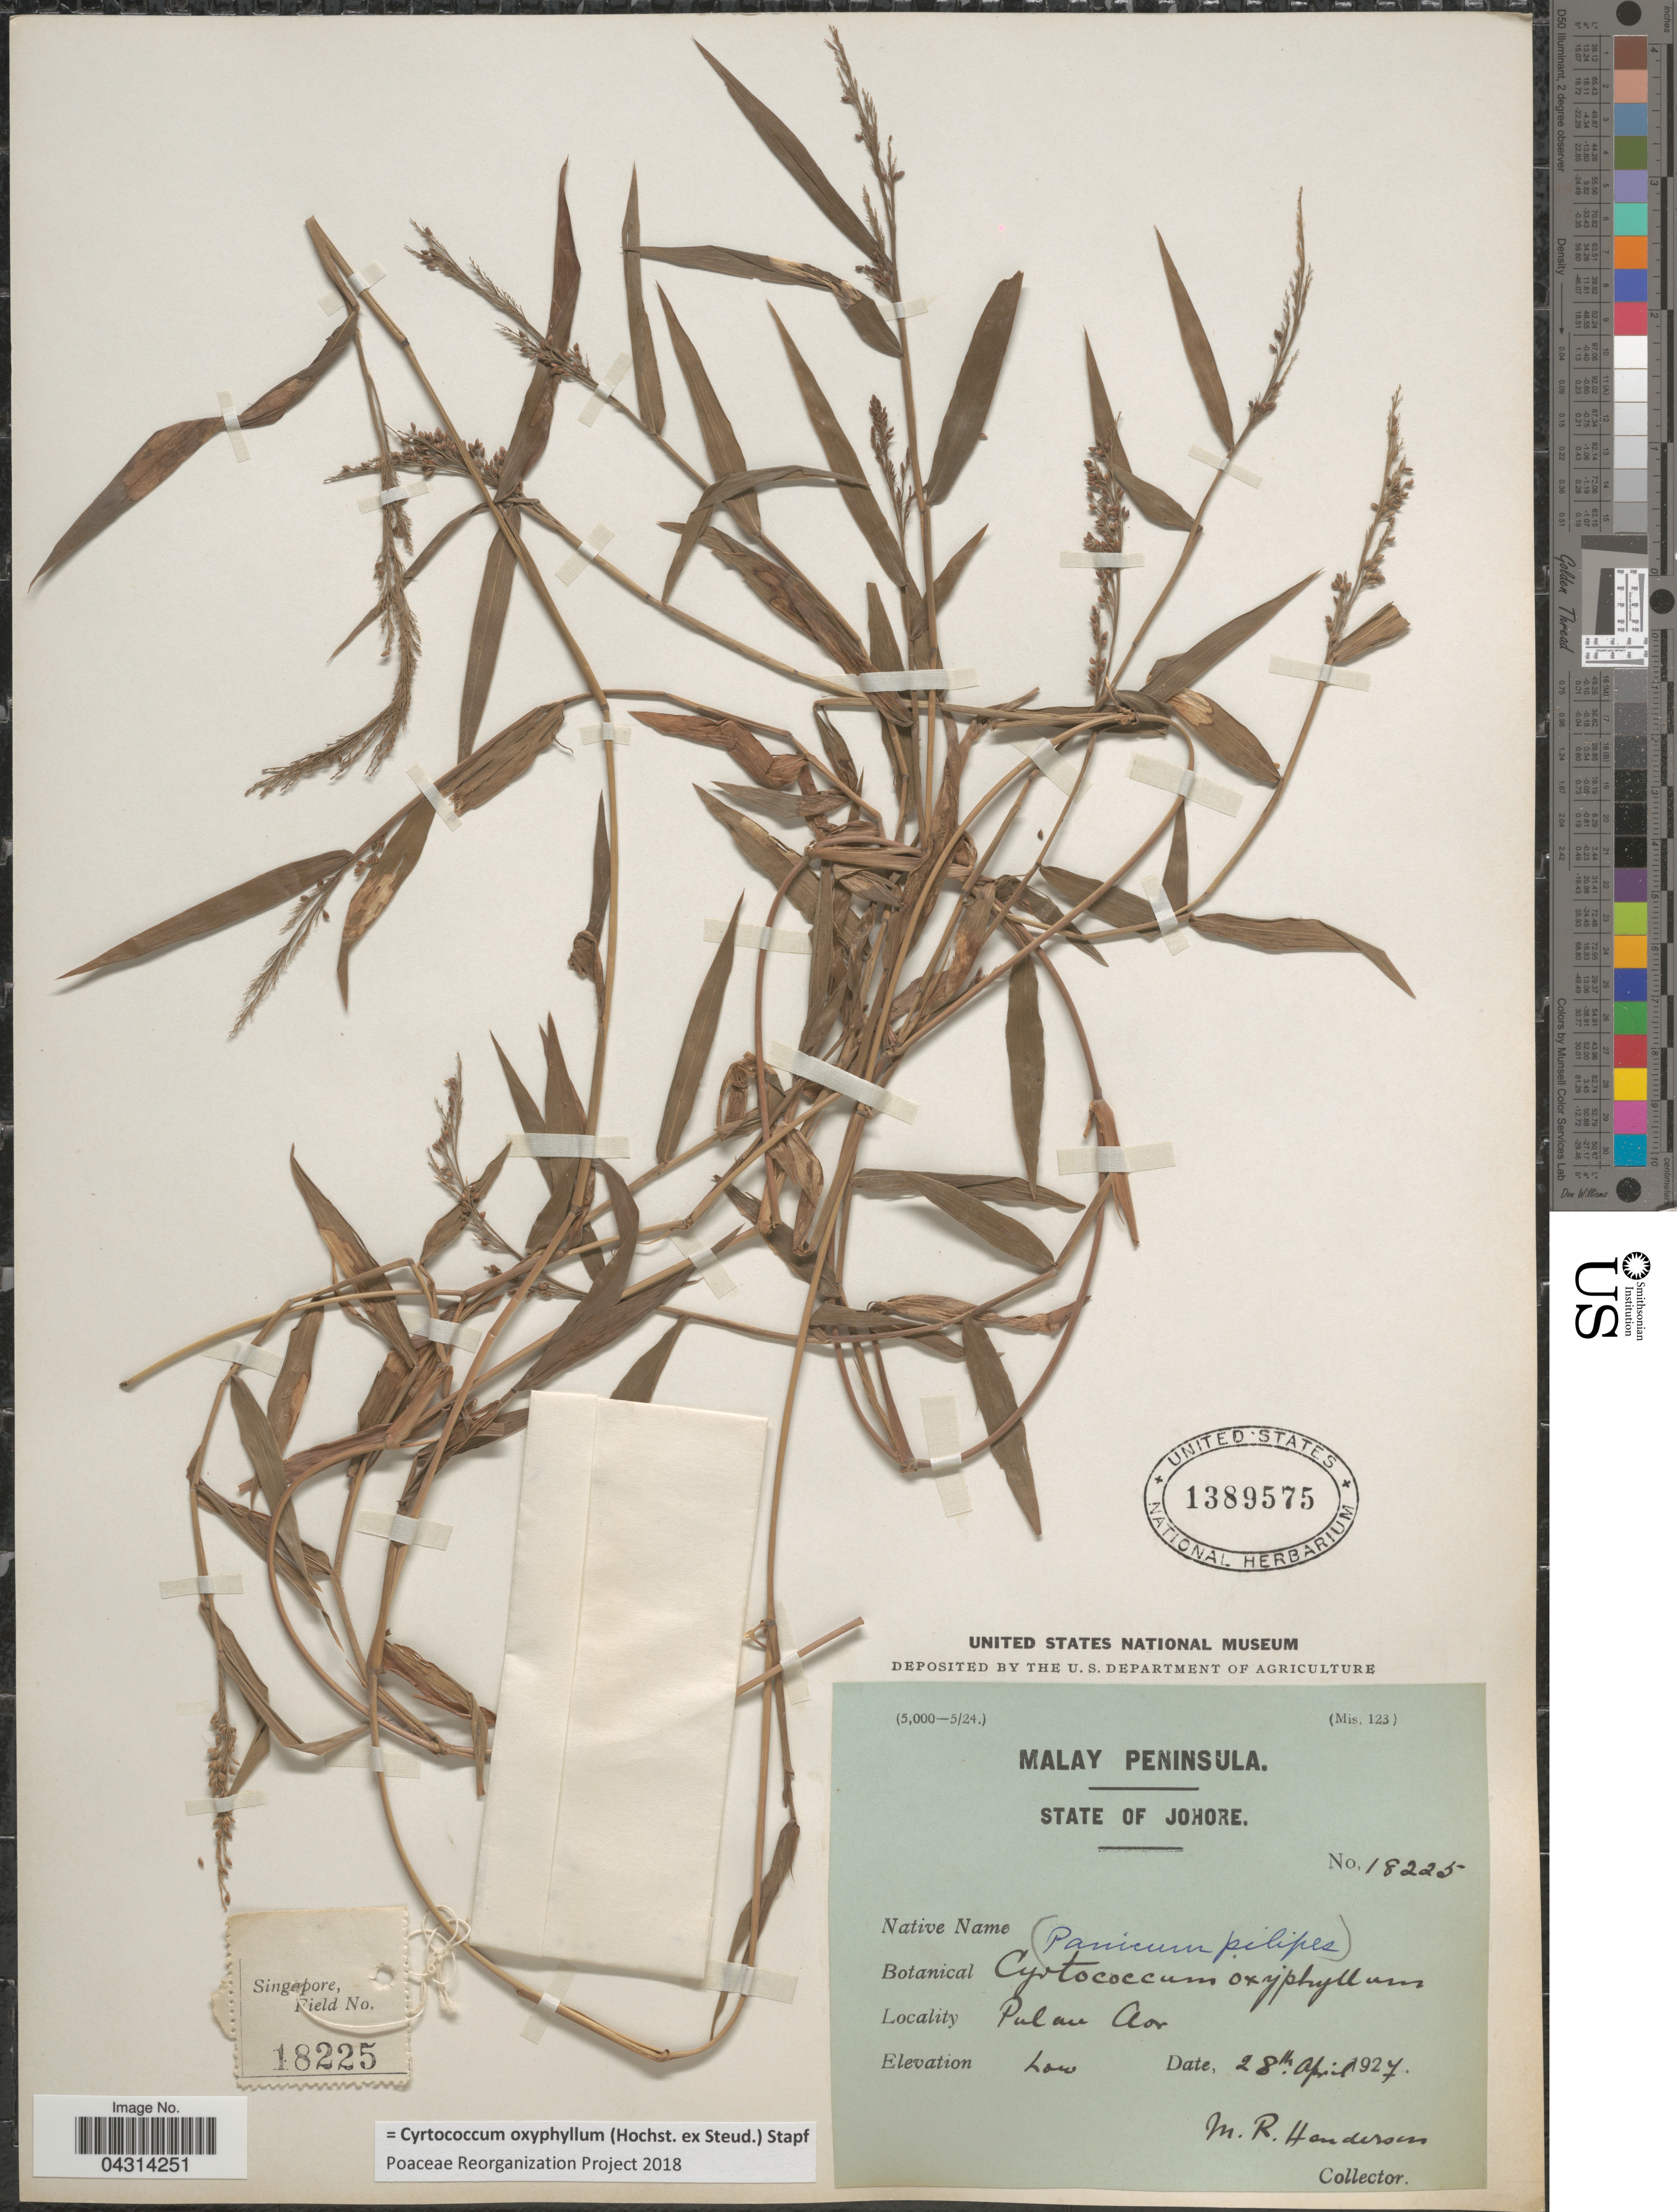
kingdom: Plantae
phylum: Tracheophyta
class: Liliopsida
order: Poales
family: Poaceae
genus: Cyrtococcum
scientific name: Cyrtococcum oxyphyllum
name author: (Steud.) Stapf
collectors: M. Henderson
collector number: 18225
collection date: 1927-04-28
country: Malaysia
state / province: Johor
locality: Malay Peninsula. State of Johore. Pulau Aur.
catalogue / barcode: US 1389575